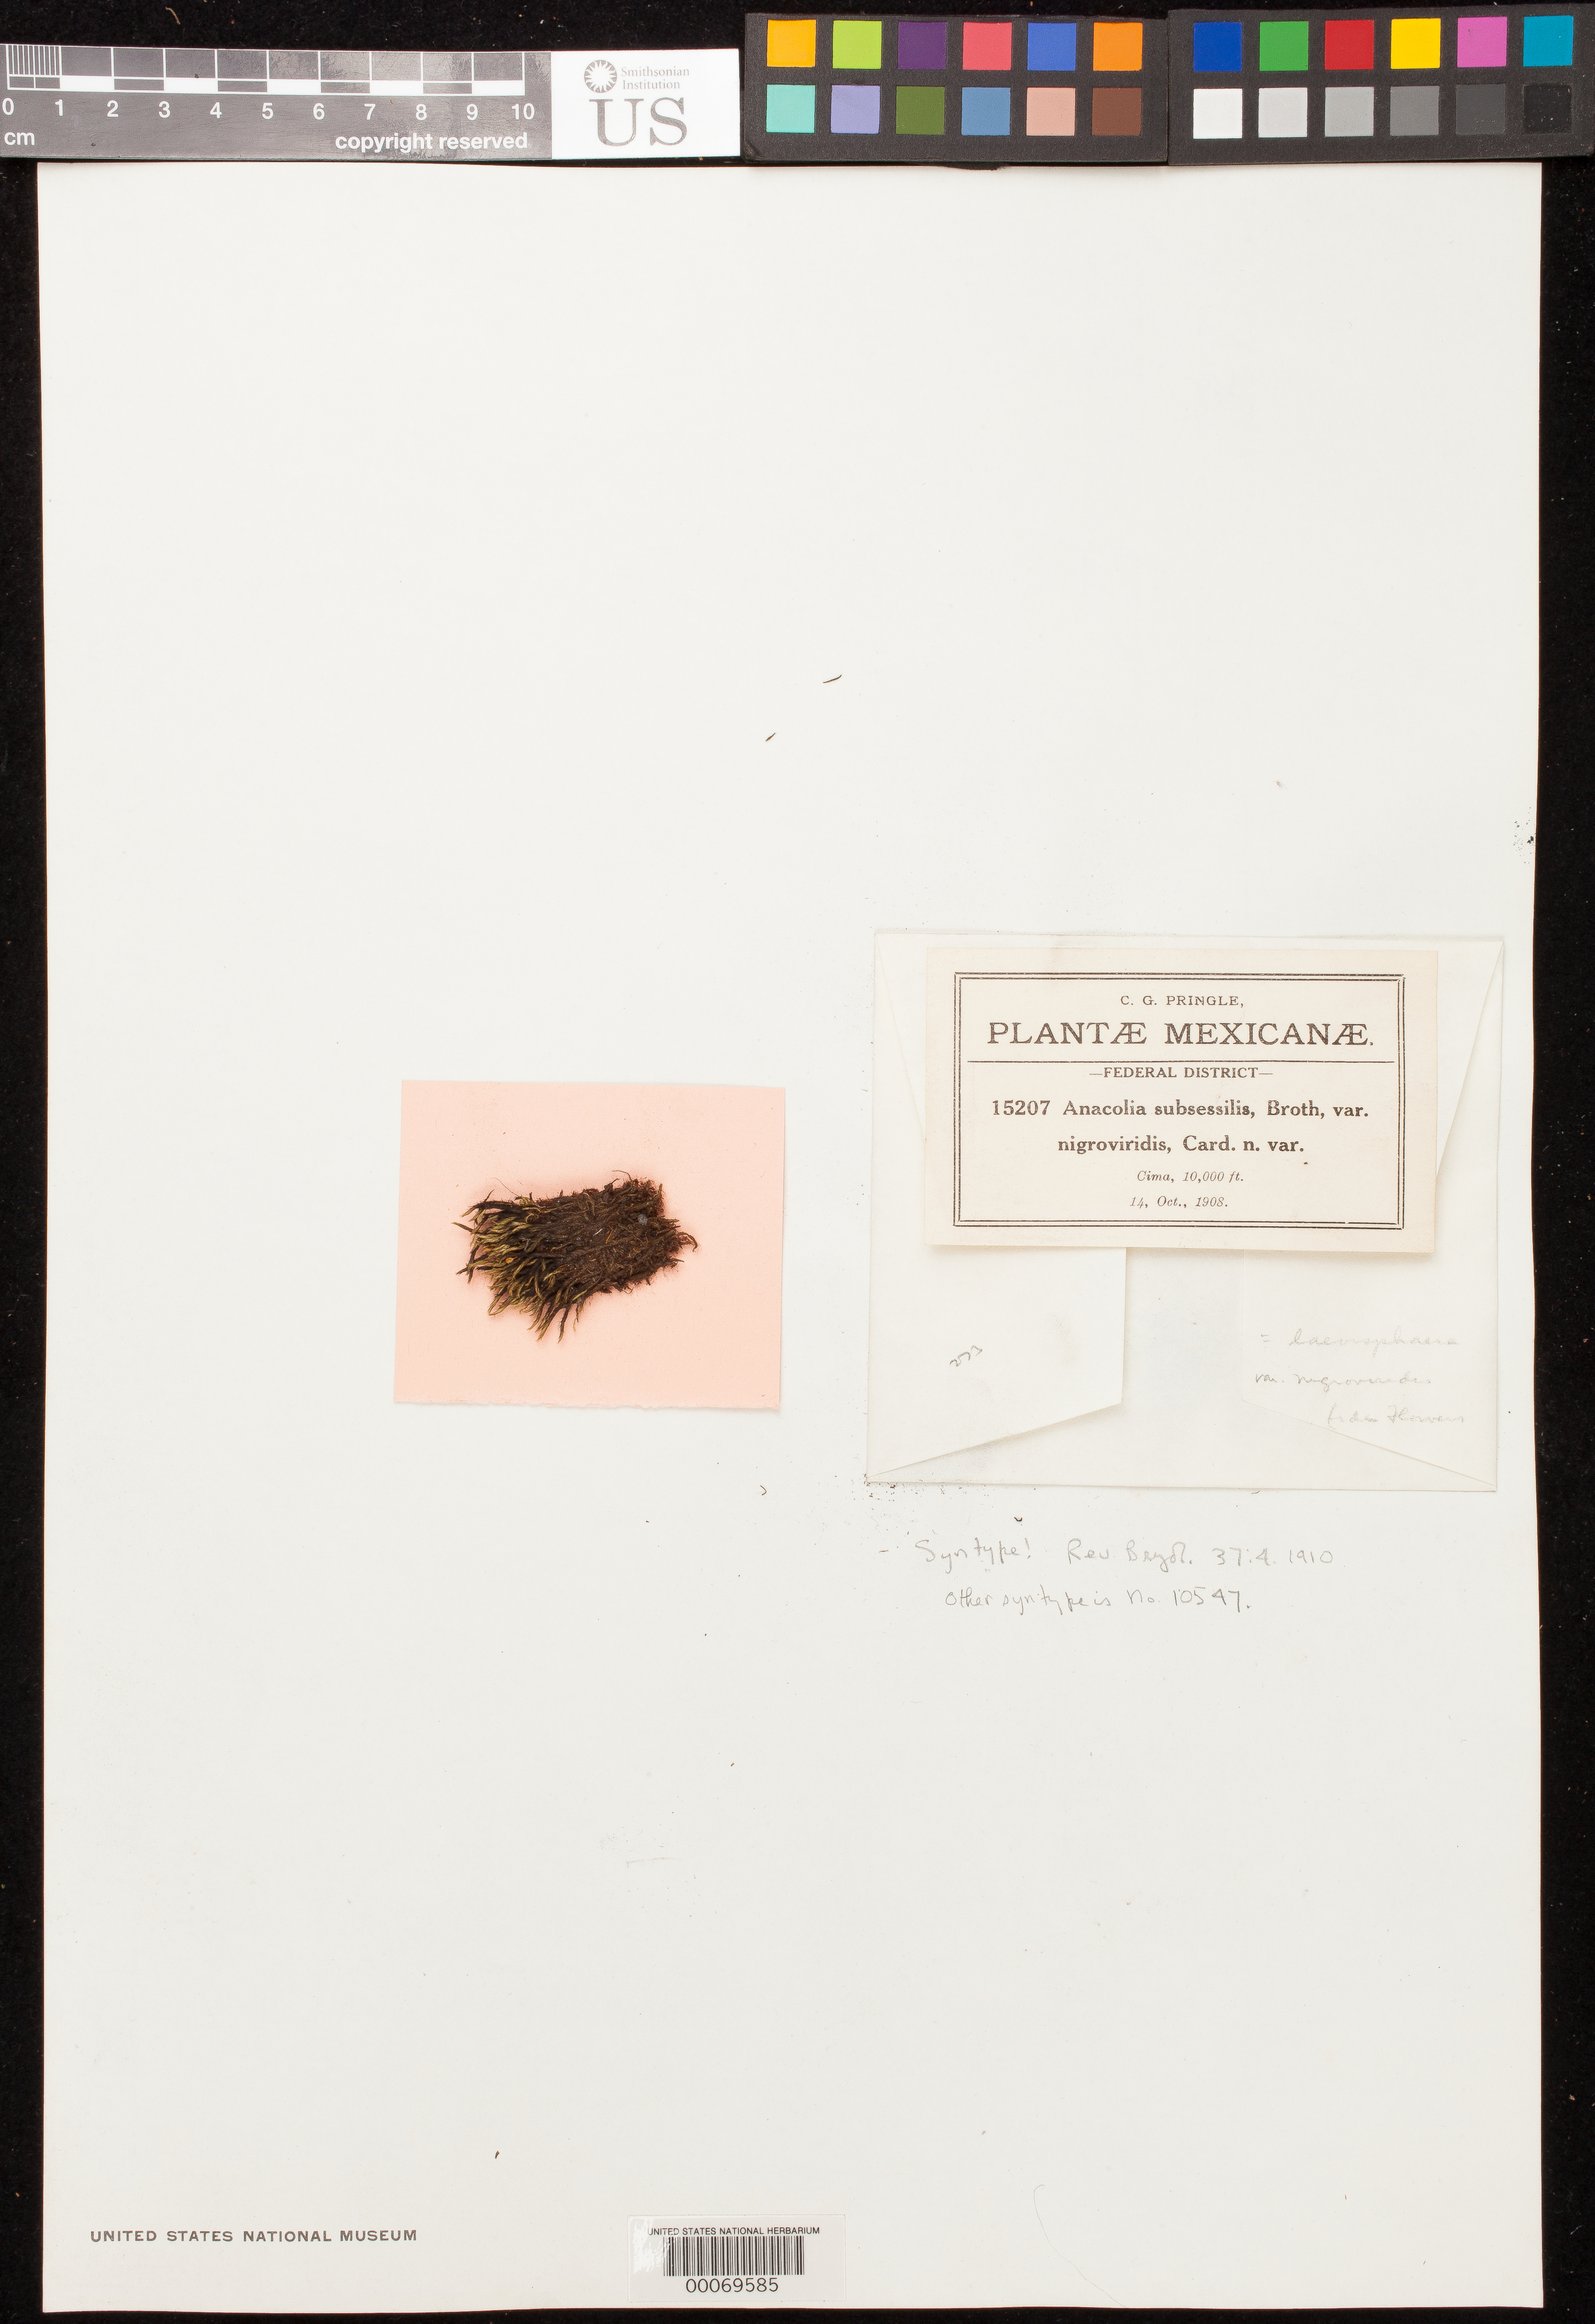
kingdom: Plantae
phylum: Bryophyta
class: Bryopsida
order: Bartramiales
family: Bartramiaceae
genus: Anacolia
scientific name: Anacolia subsessilis var. nigroviridis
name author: Cardot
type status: Syntype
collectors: C. G. Pringle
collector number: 15207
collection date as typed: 14 Oct 1908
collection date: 1908-10-14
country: Mexico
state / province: Distrito Federal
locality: Cima.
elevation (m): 3048